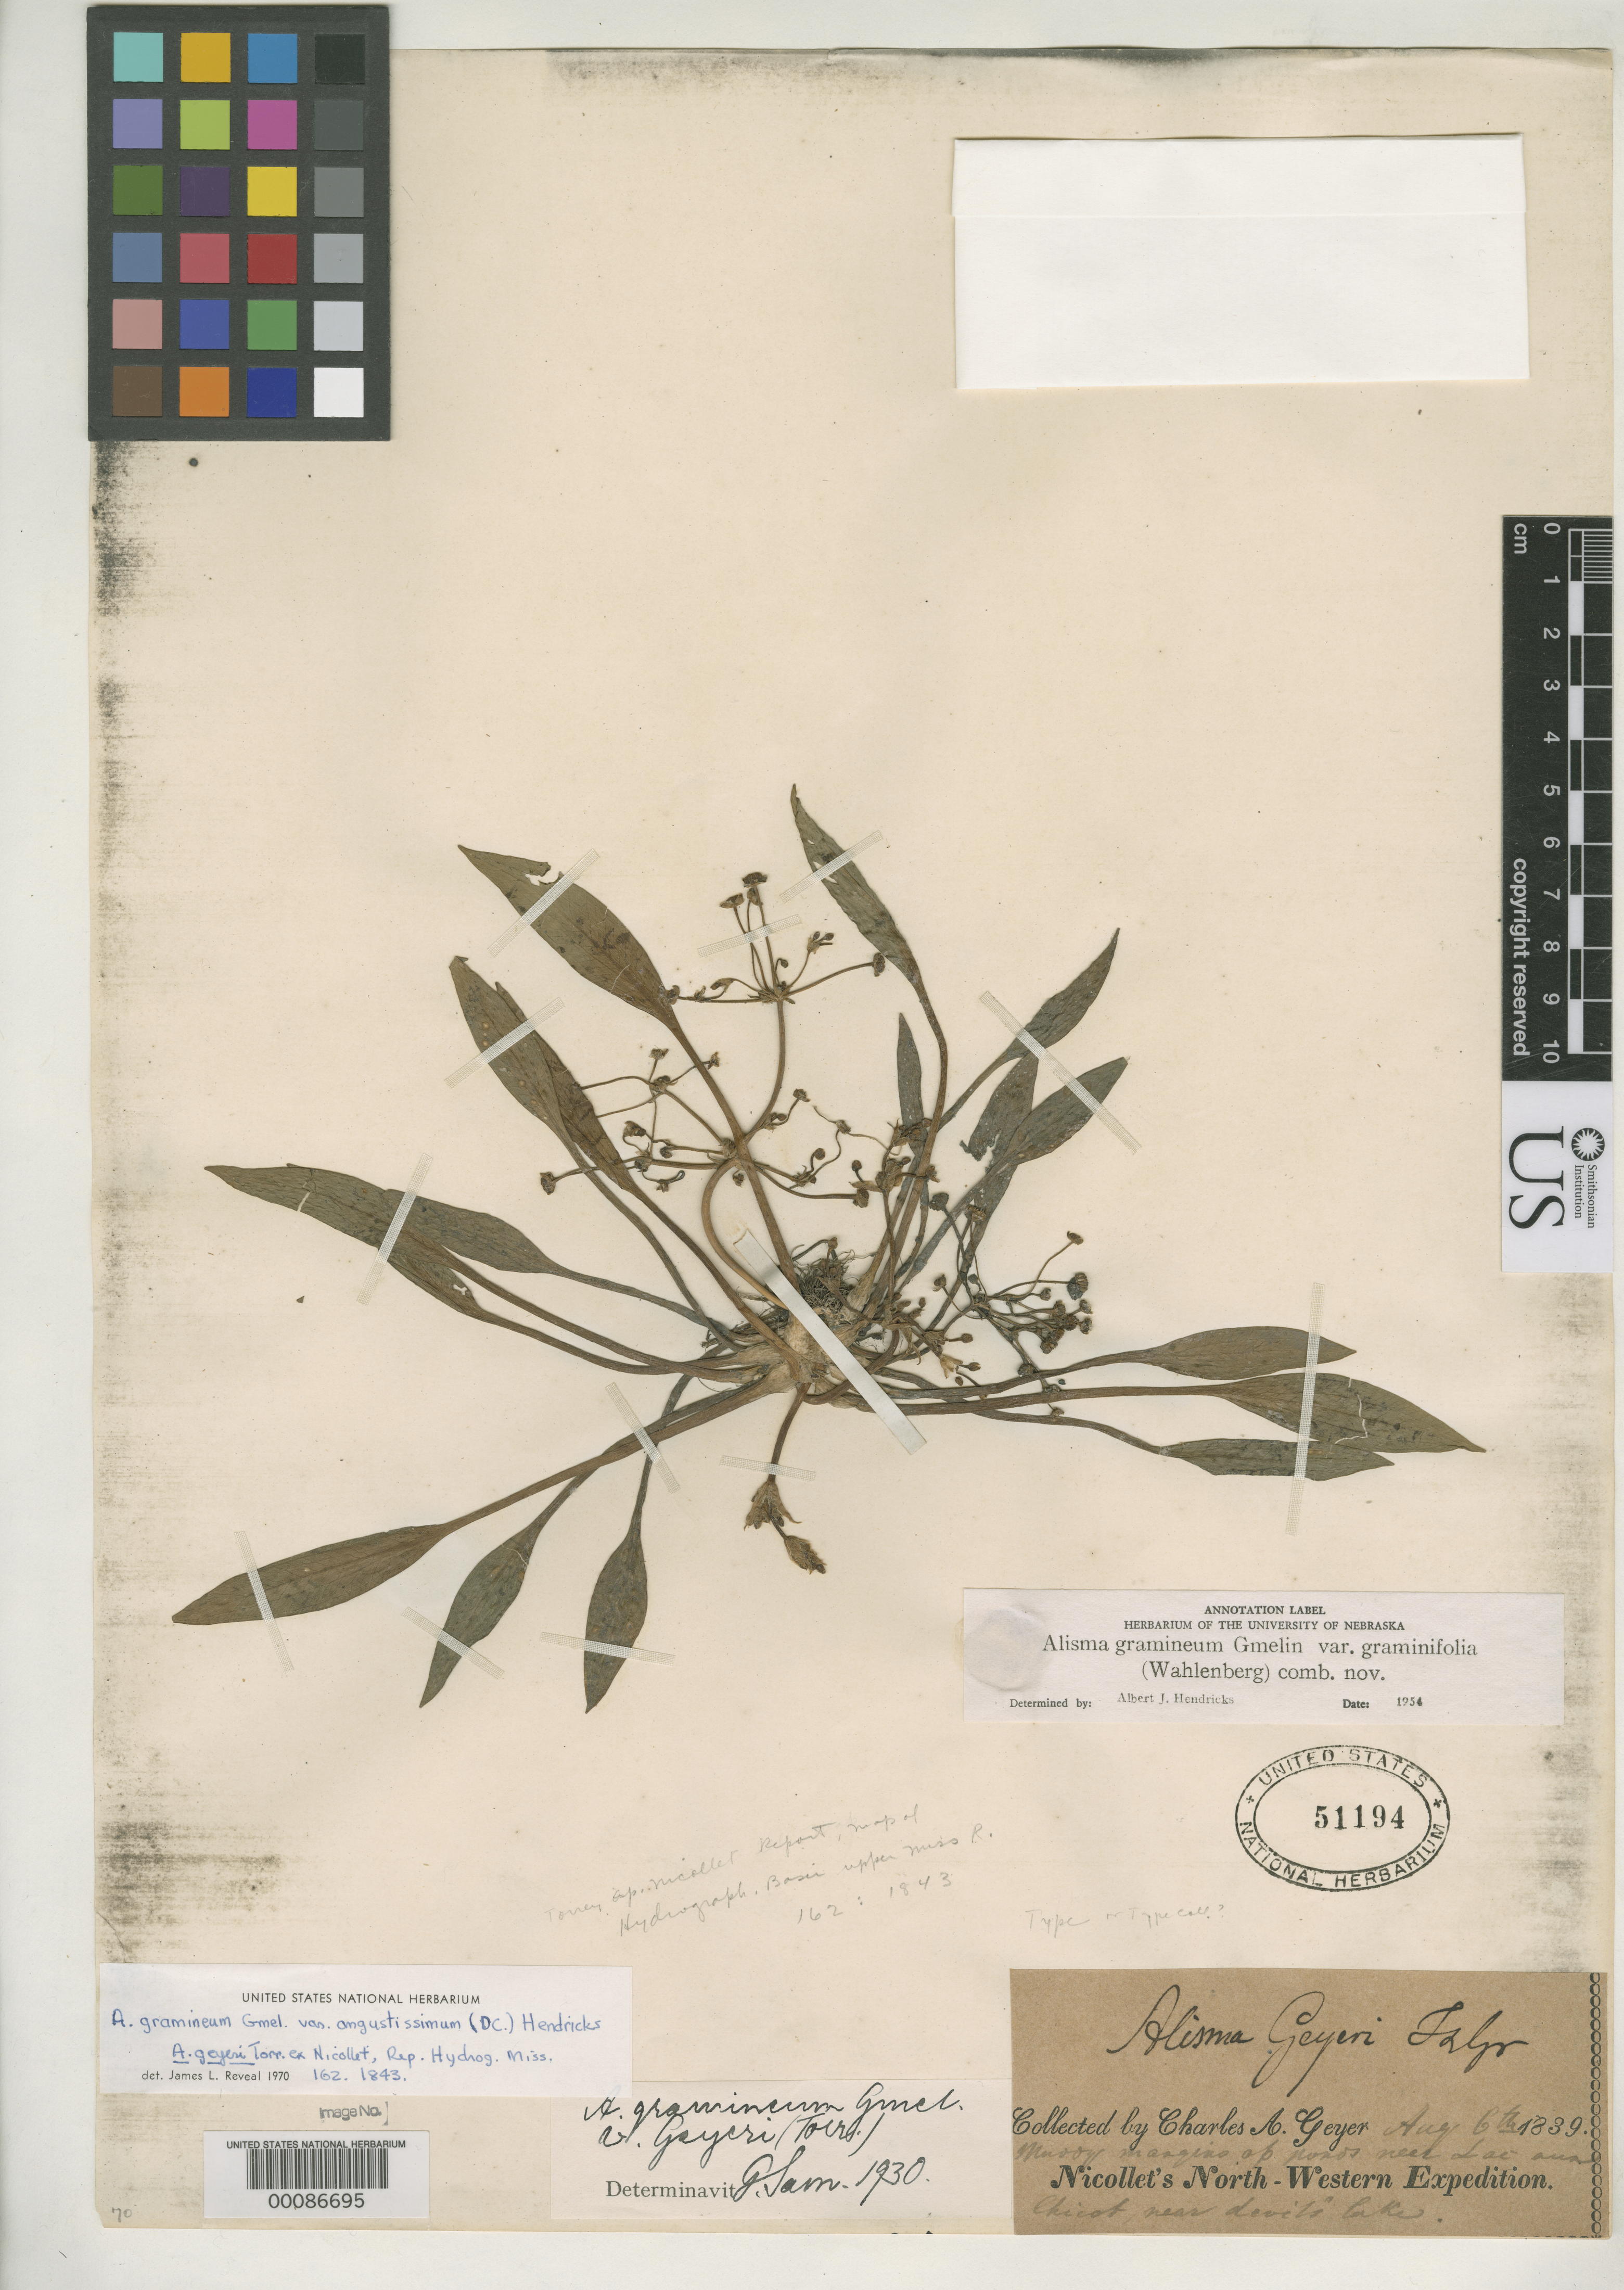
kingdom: Plantae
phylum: Tracheophyta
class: Liliopsida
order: Alismatales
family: Alismataceae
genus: Alisma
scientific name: Alisma geyeri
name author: Torr. in Nicollet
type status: Type Collection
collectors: C. A. Geyer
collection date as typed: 06 Aug 1839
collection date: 1839-08-06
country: United States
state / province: North Dakota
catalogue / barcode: US 51194